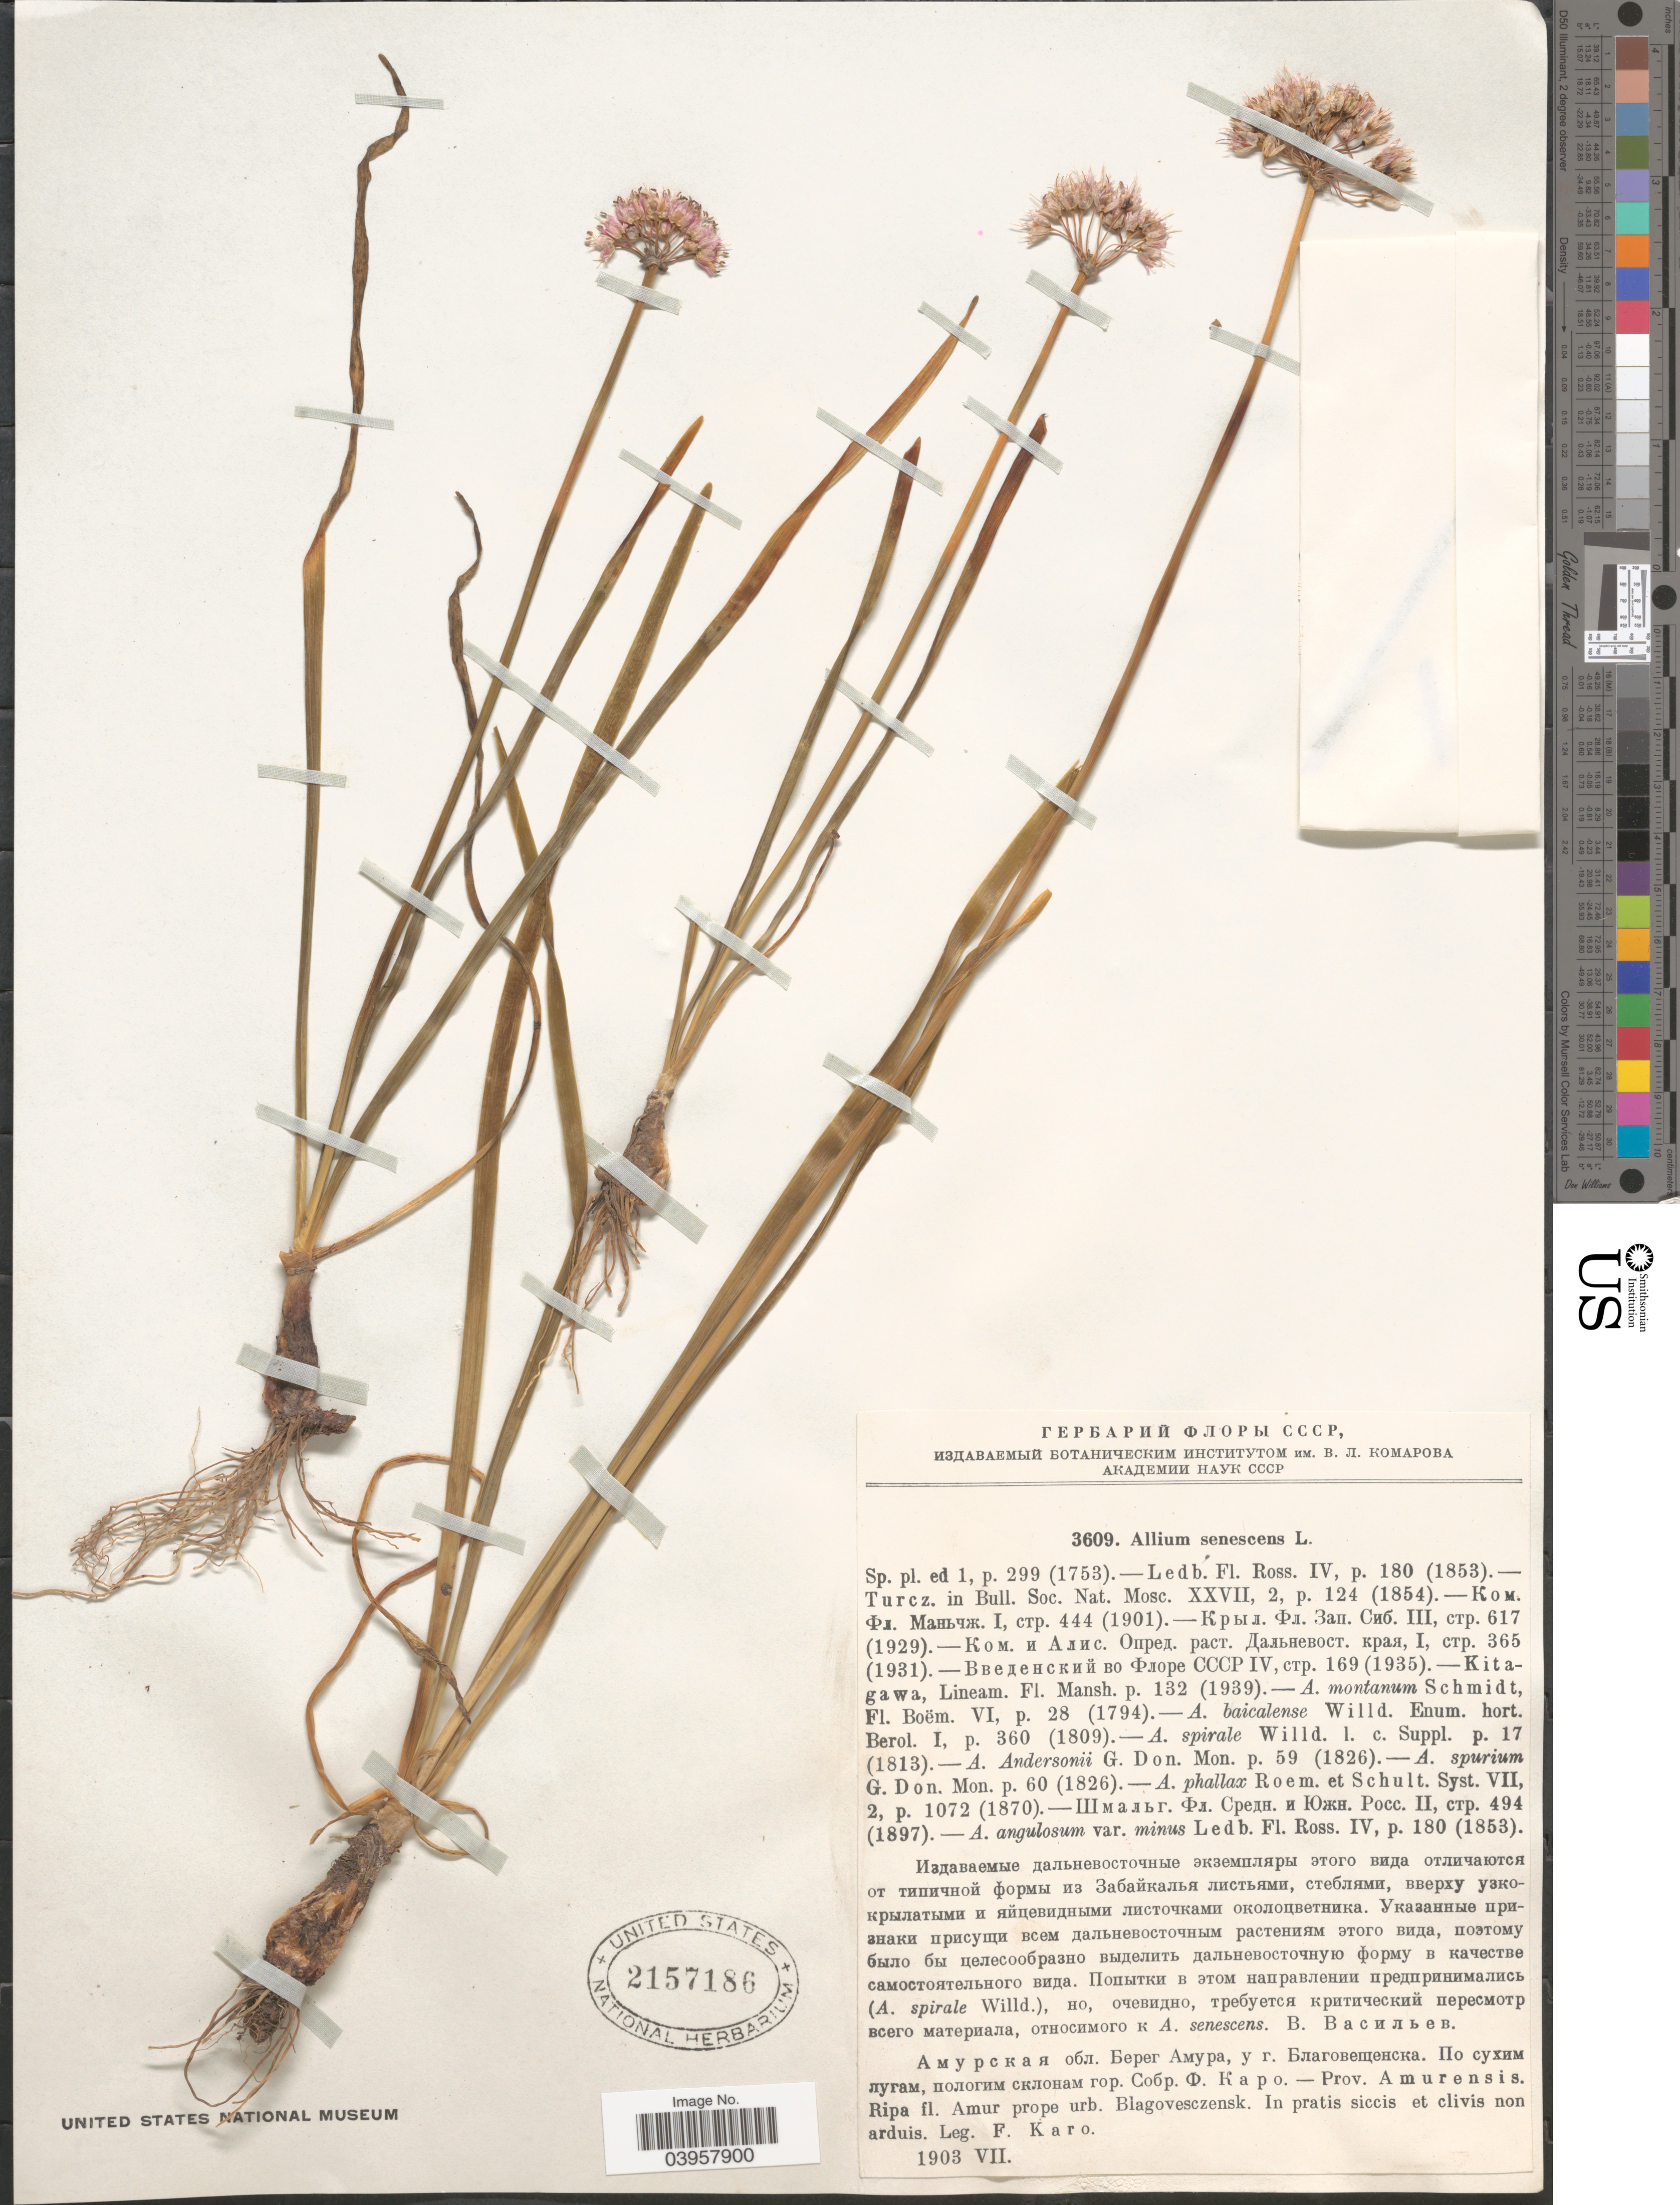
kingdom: Plantae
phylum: Tracheophyta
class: Liliopsida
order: Asparagales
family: Amaryllidaceae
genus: Allium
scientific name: Allium senescens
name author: L.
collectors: F. Karo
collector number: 3609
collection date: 1903-07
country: Russian Federation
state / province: Amur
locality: Prov. Amurensis. Ripa fl. Amur prope urb. Blagovesczensk.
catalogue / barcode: US 2157186